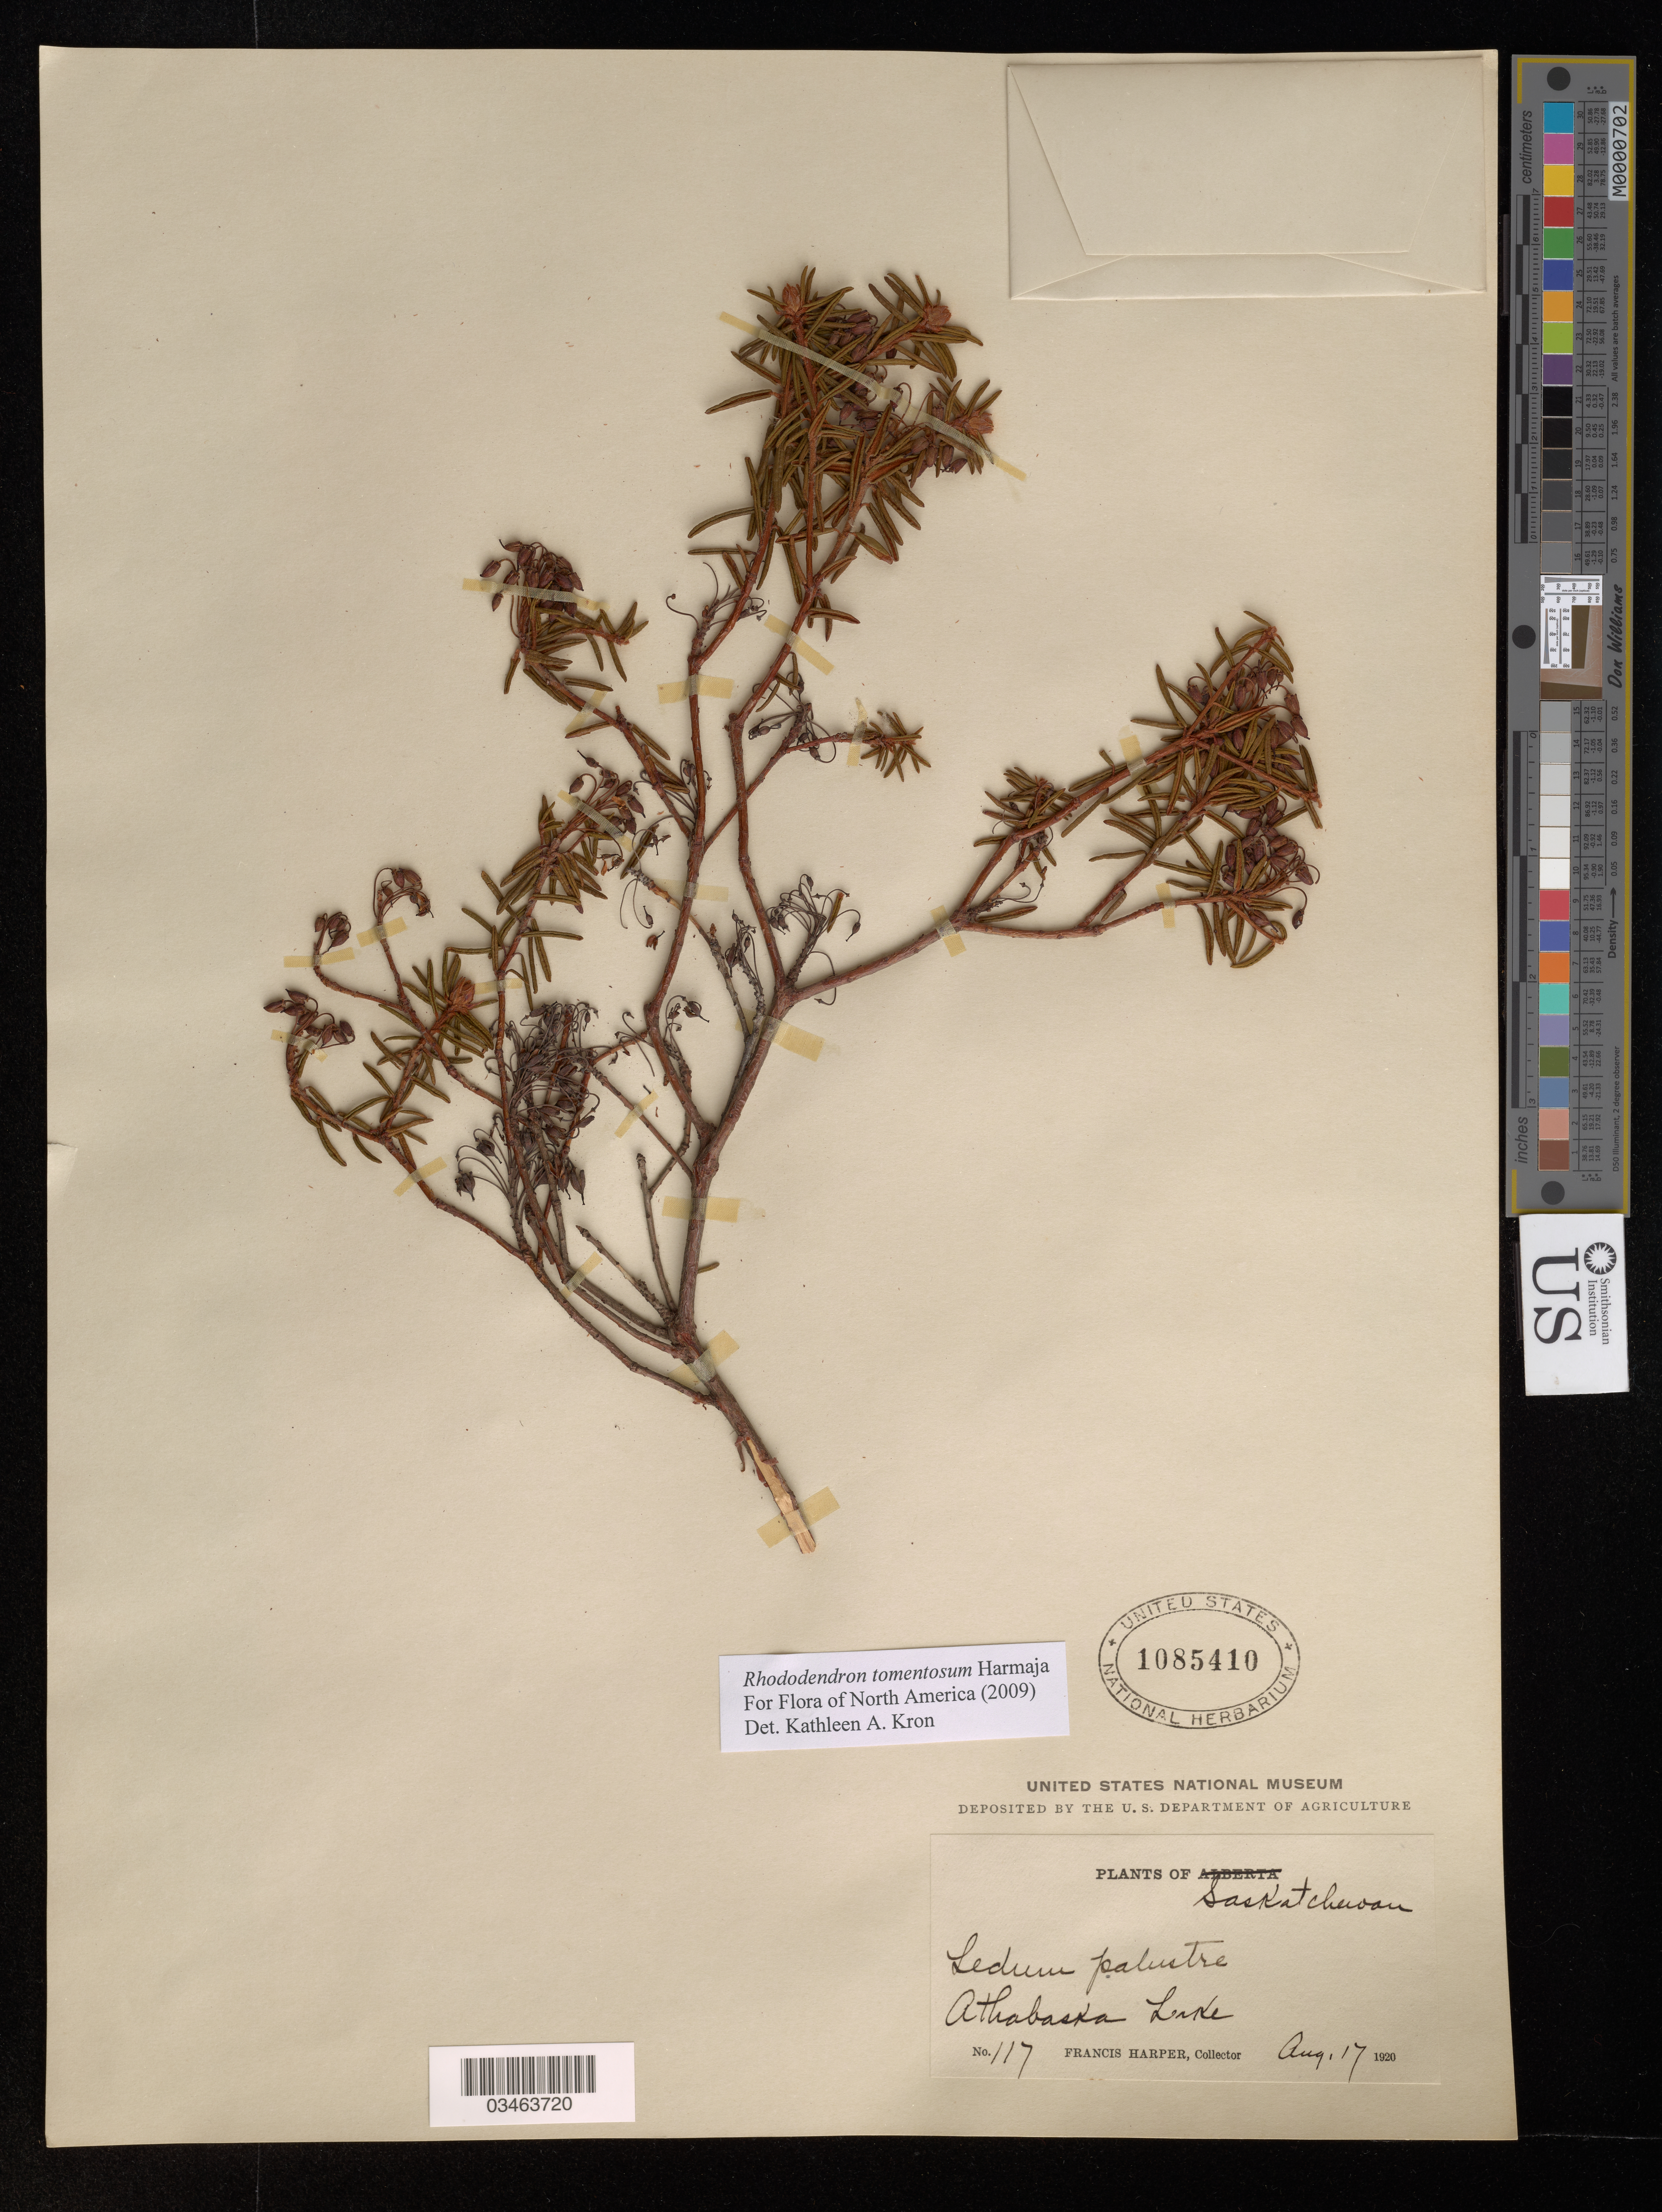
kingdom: Plantae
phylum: Tracheophyta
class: Magnoliopsida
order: Ericales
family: Ericaceae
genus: Rhododendron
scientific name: Rhododendron tomentosum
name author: Harmaja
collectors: F. Harper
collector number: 117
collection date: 1920-08-17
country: Canada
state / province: Saskatchewan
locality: Athabaska Lake.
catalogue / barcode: US 1085410